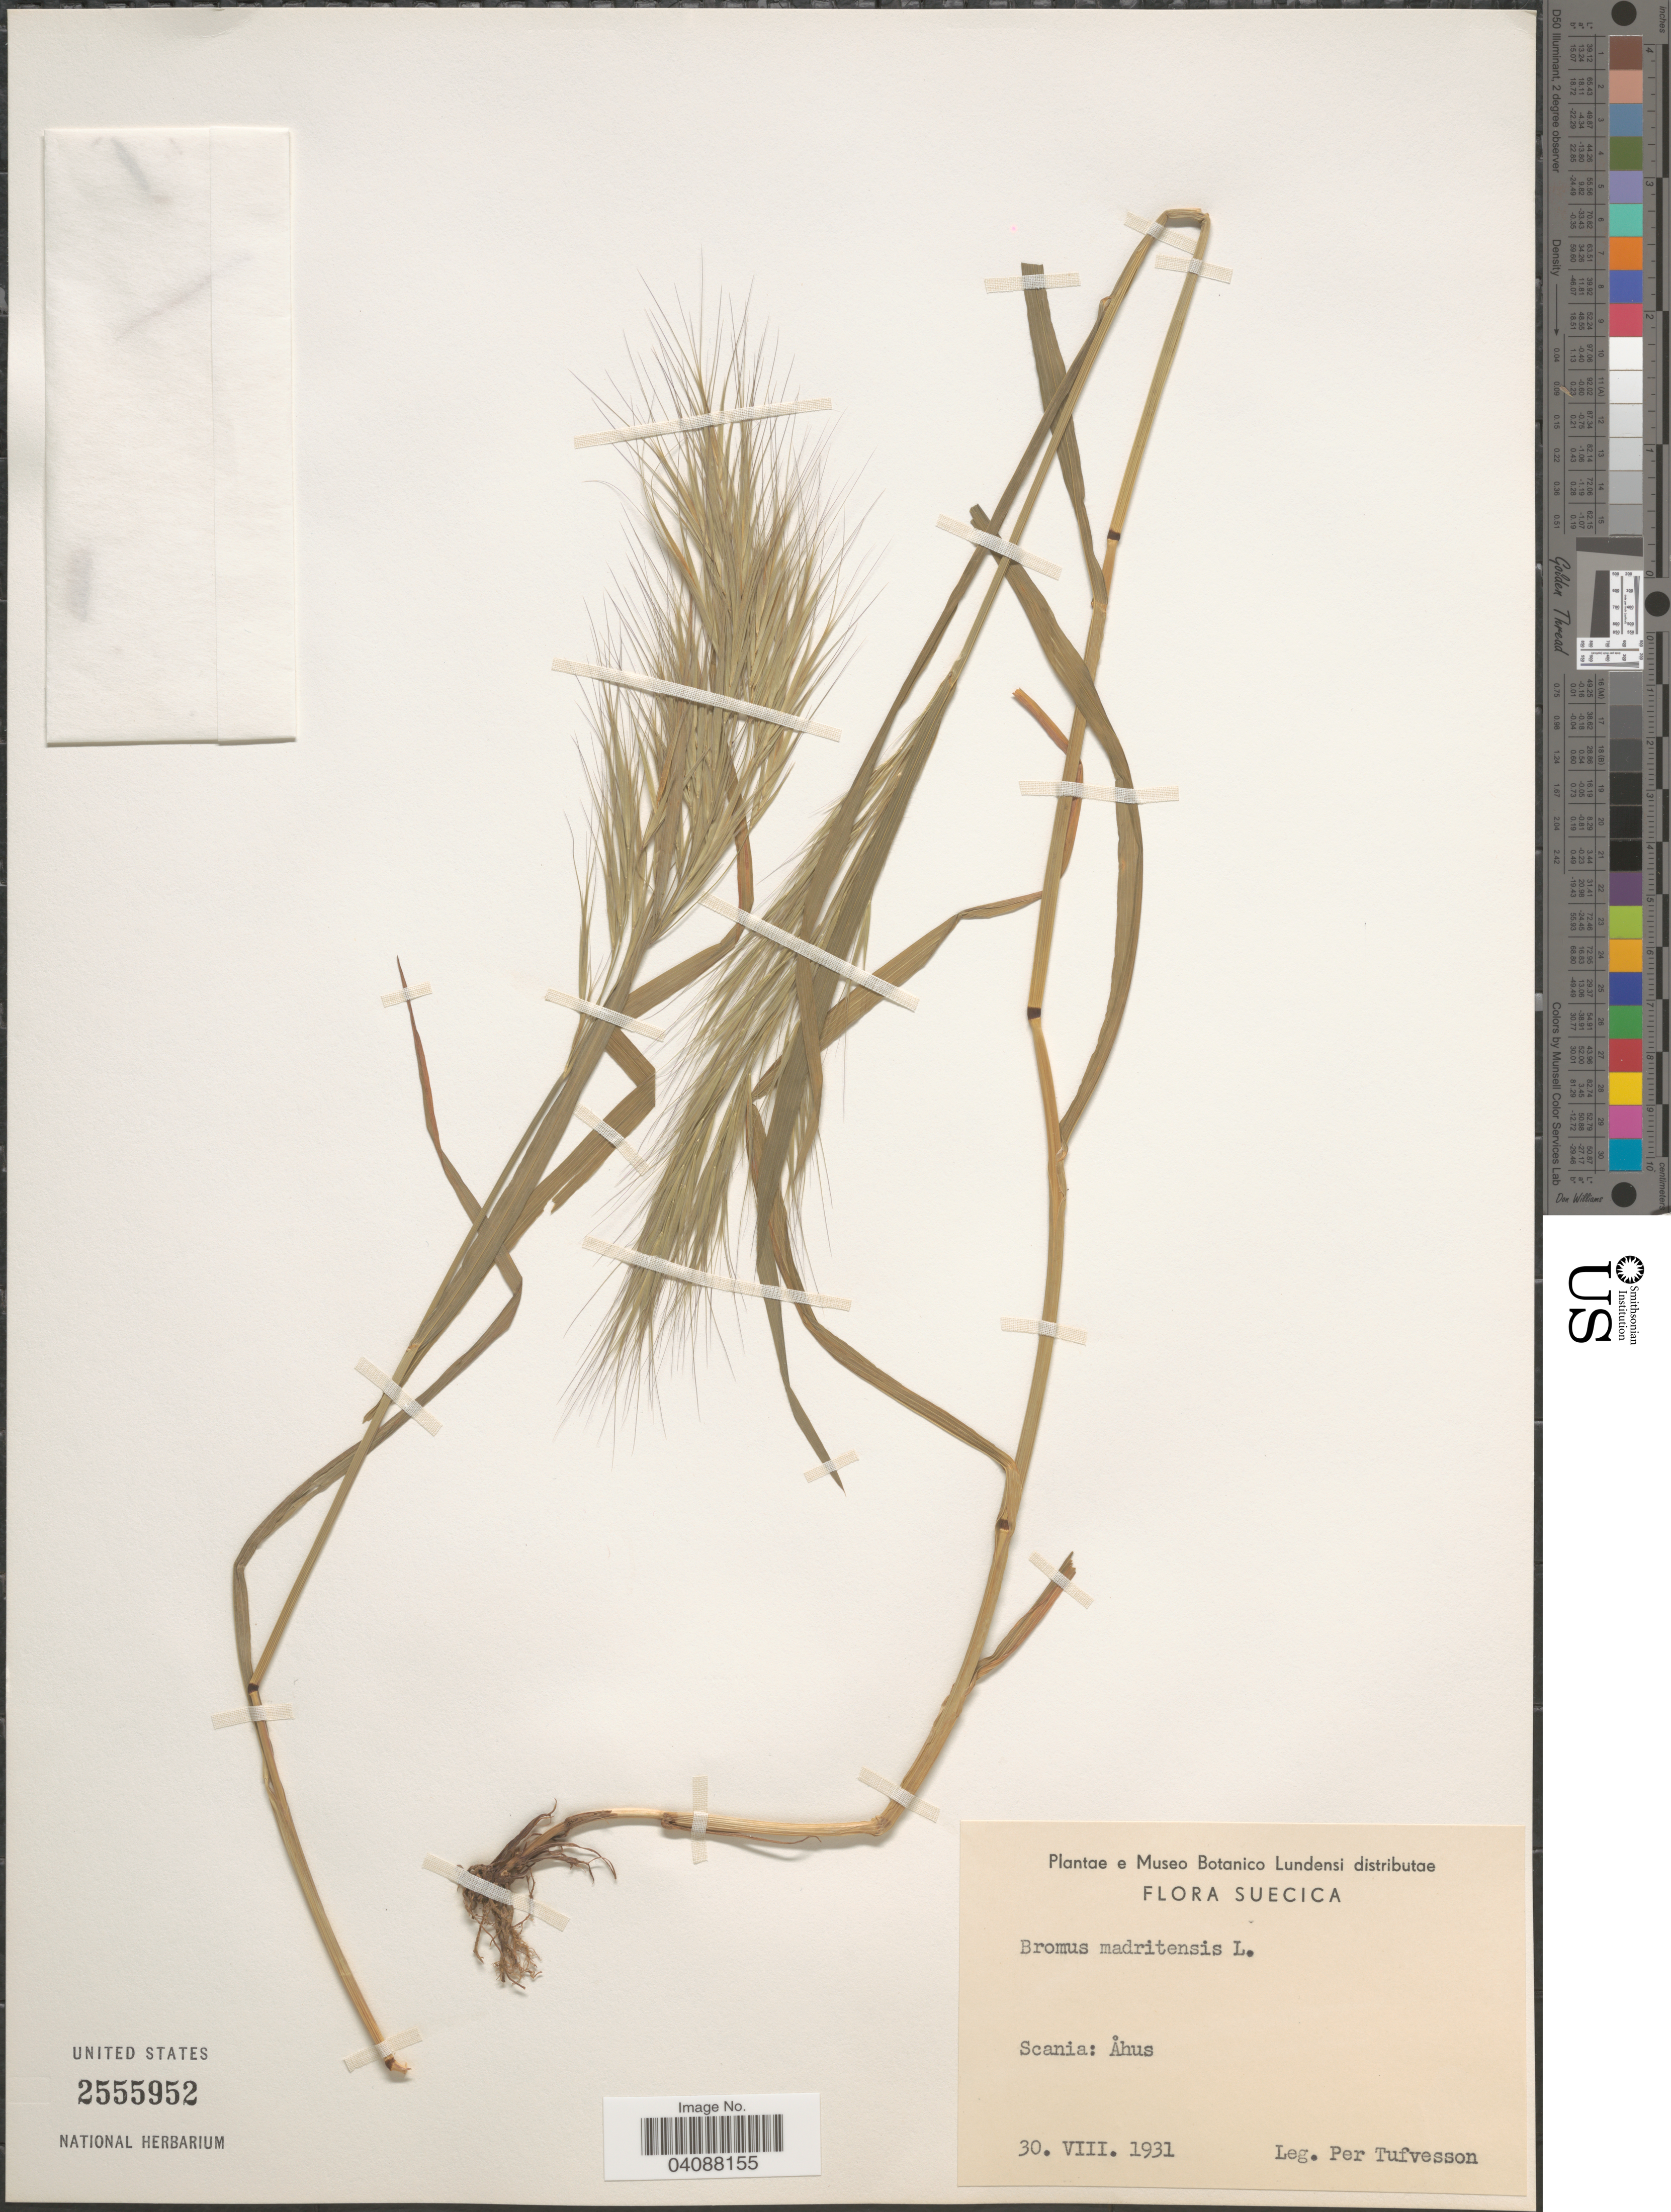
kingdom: Plantae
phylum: Tracheophyta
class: Liliopsida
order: Poales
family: Poaceae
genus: Bromus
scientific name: Bromus madritensis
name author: L.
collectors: P. Tufvesson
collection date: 1931-08-30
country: Sweden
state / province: Skåne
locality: Suecica. Scania: Åhus.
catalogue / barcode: US 2555952